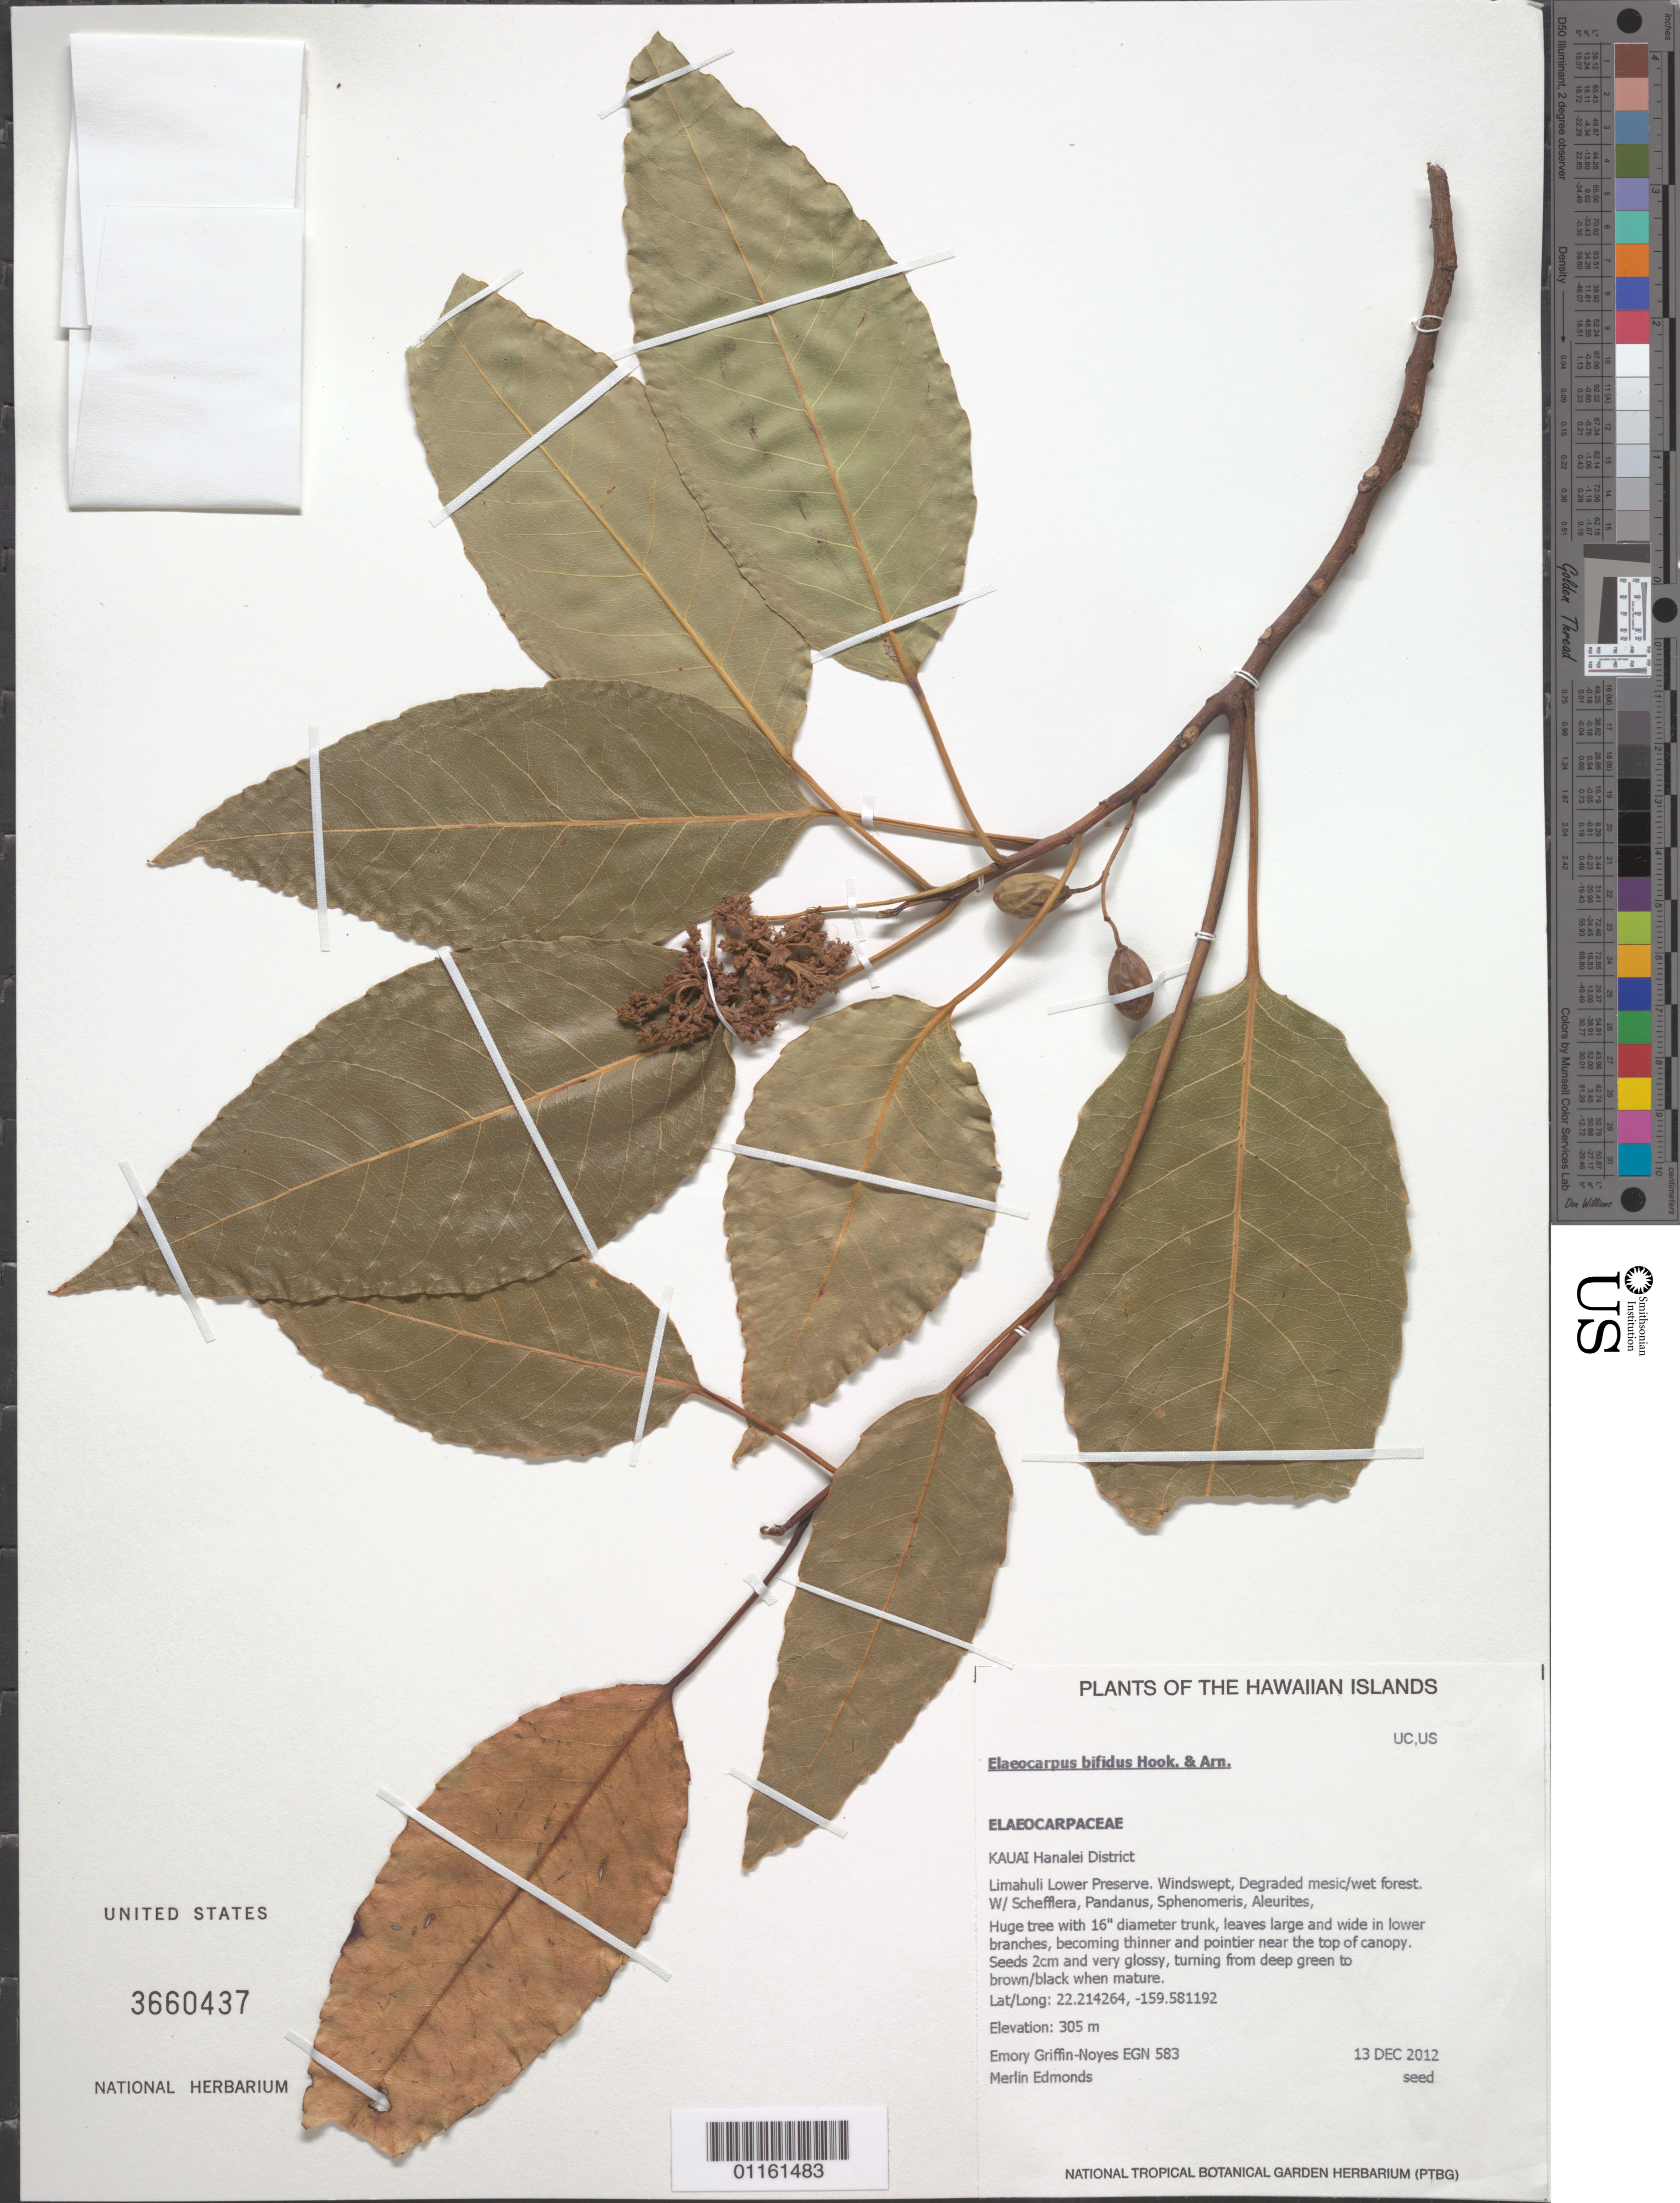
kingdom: Plantae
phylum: Tracheophyta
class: Magnoliopsida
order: Oxalidales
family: Elaeocarpaceae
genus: Elaeocarpus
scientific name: Elaeocarpus bifidus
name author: Hook. & Arn.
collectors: E. Griffin-Noyes & M. Edmonds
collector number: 583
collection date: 2012-12-13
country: United States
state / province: Hawaii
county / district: Kauai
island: Kaua'i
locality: Kauai, Hanalei District, Limahuli Lower Preserve.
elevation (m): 305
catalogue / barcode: US 3660437